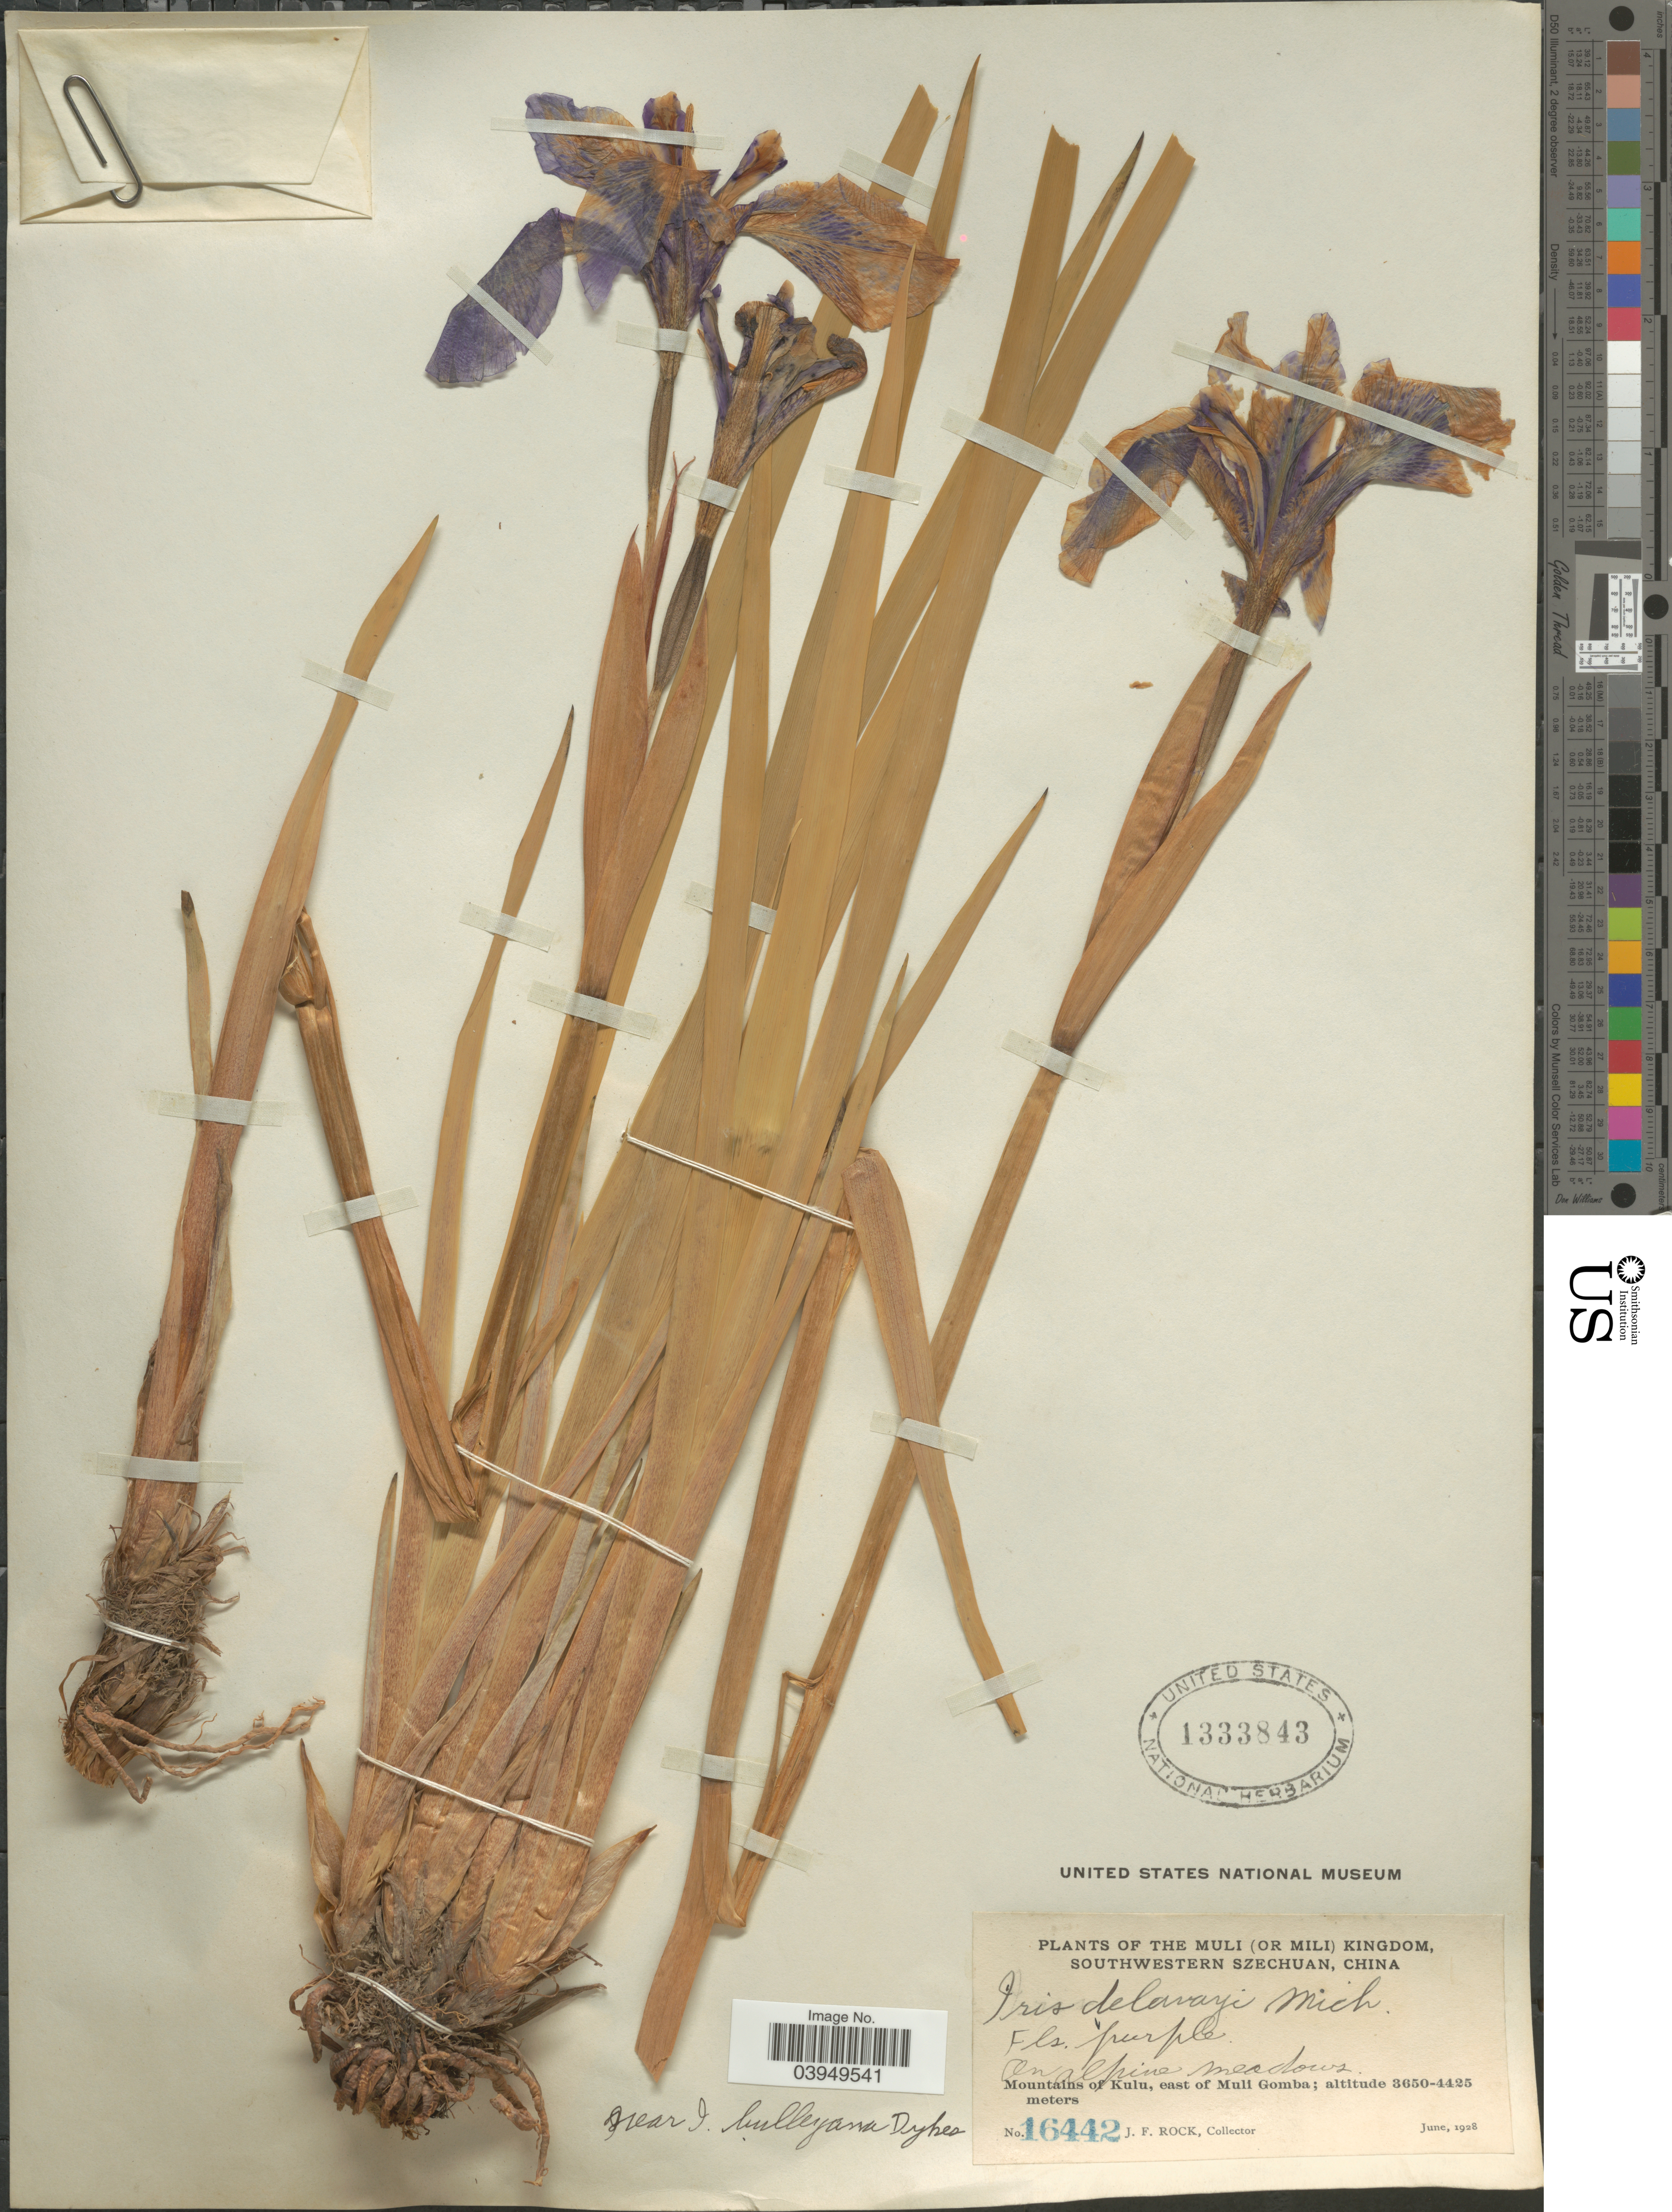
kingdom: Plantae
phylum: Tracheophyta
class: Liliopsida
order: Asparagales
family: Iridaceae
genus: Iris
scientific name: Iris bulleyana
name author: Dykes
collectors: J. Rock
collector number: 16442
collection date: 1928-06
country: China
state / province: Sichuan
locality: Muli (or Mili) Kingdom, Southwestern Szechuan. Mountains of Kulu, east of Muli Gomba.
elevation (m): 3650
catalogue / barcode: US 1333843